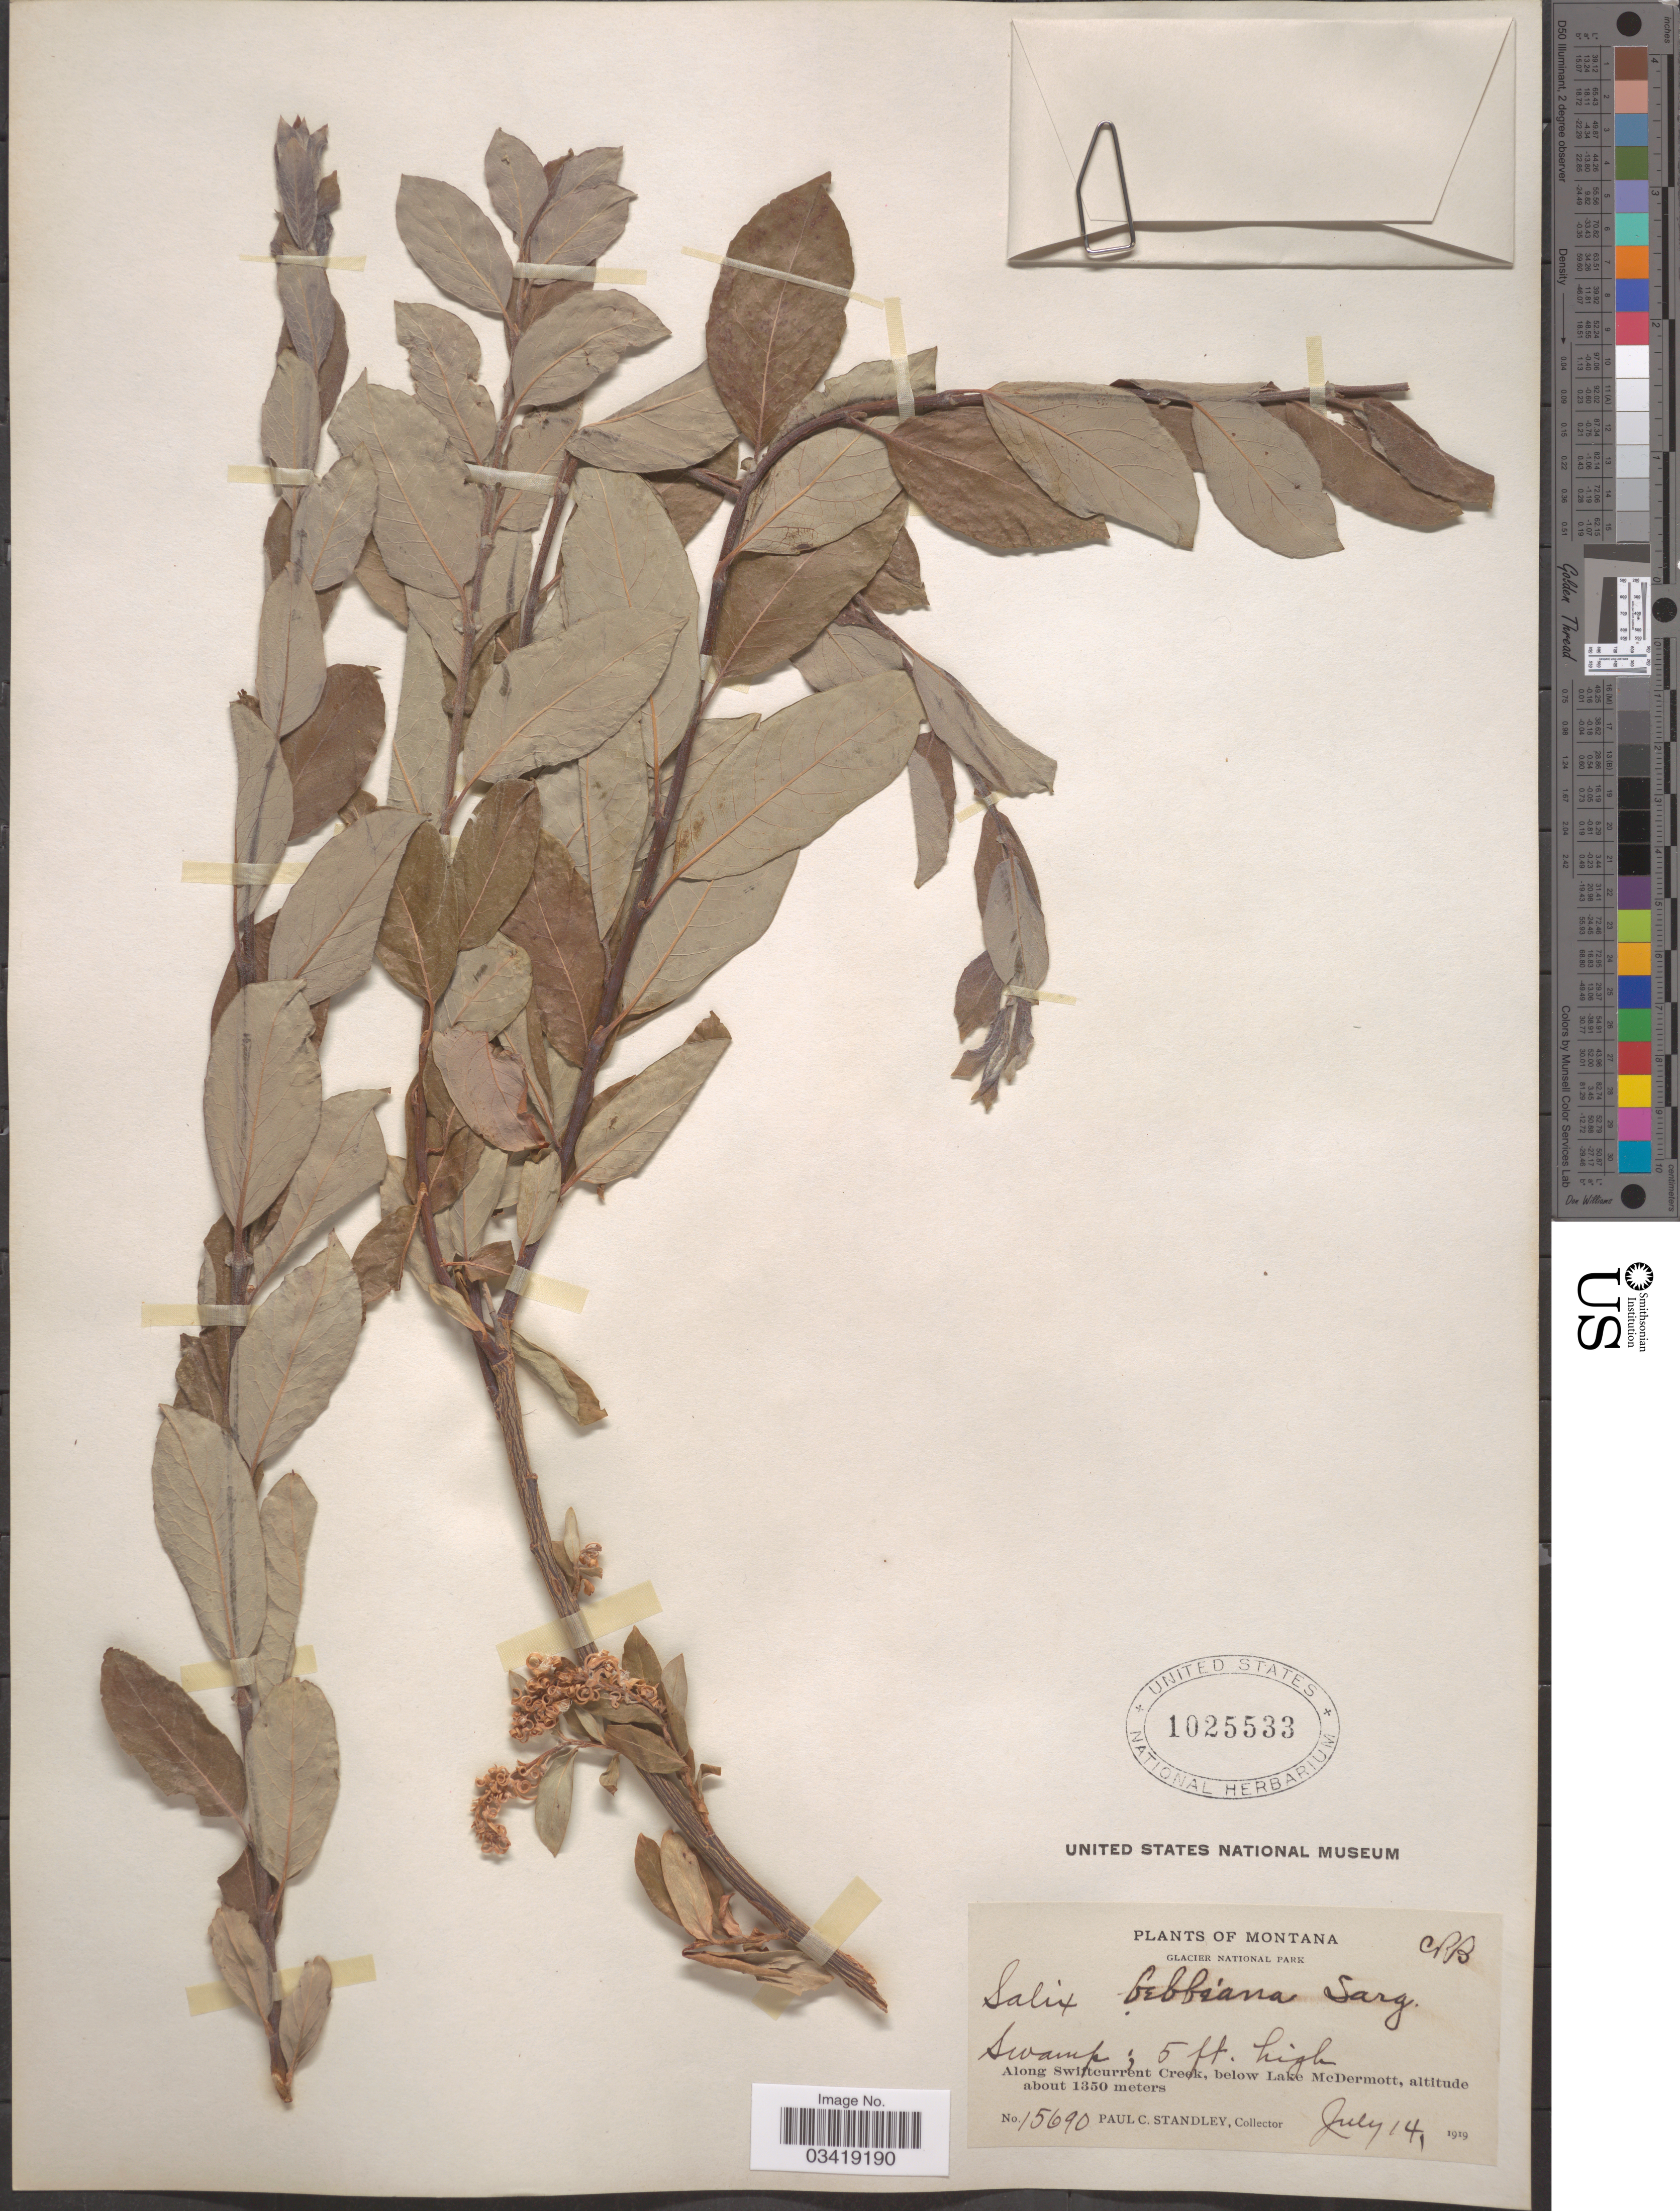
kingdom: Plantae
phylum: Tracheophyta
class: Magnoliopsida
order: Malpighiales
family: Salicaceae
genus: Salix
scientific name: Salix bebbiana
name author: Sarg.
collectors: P. C. Standley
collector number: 15690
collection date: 1919-07-14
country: United States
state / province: Montana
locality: Glacier National Park. Along Swiftcurrent Creek, below Lake McDermott.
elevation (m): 1350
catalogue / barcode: US 1025533